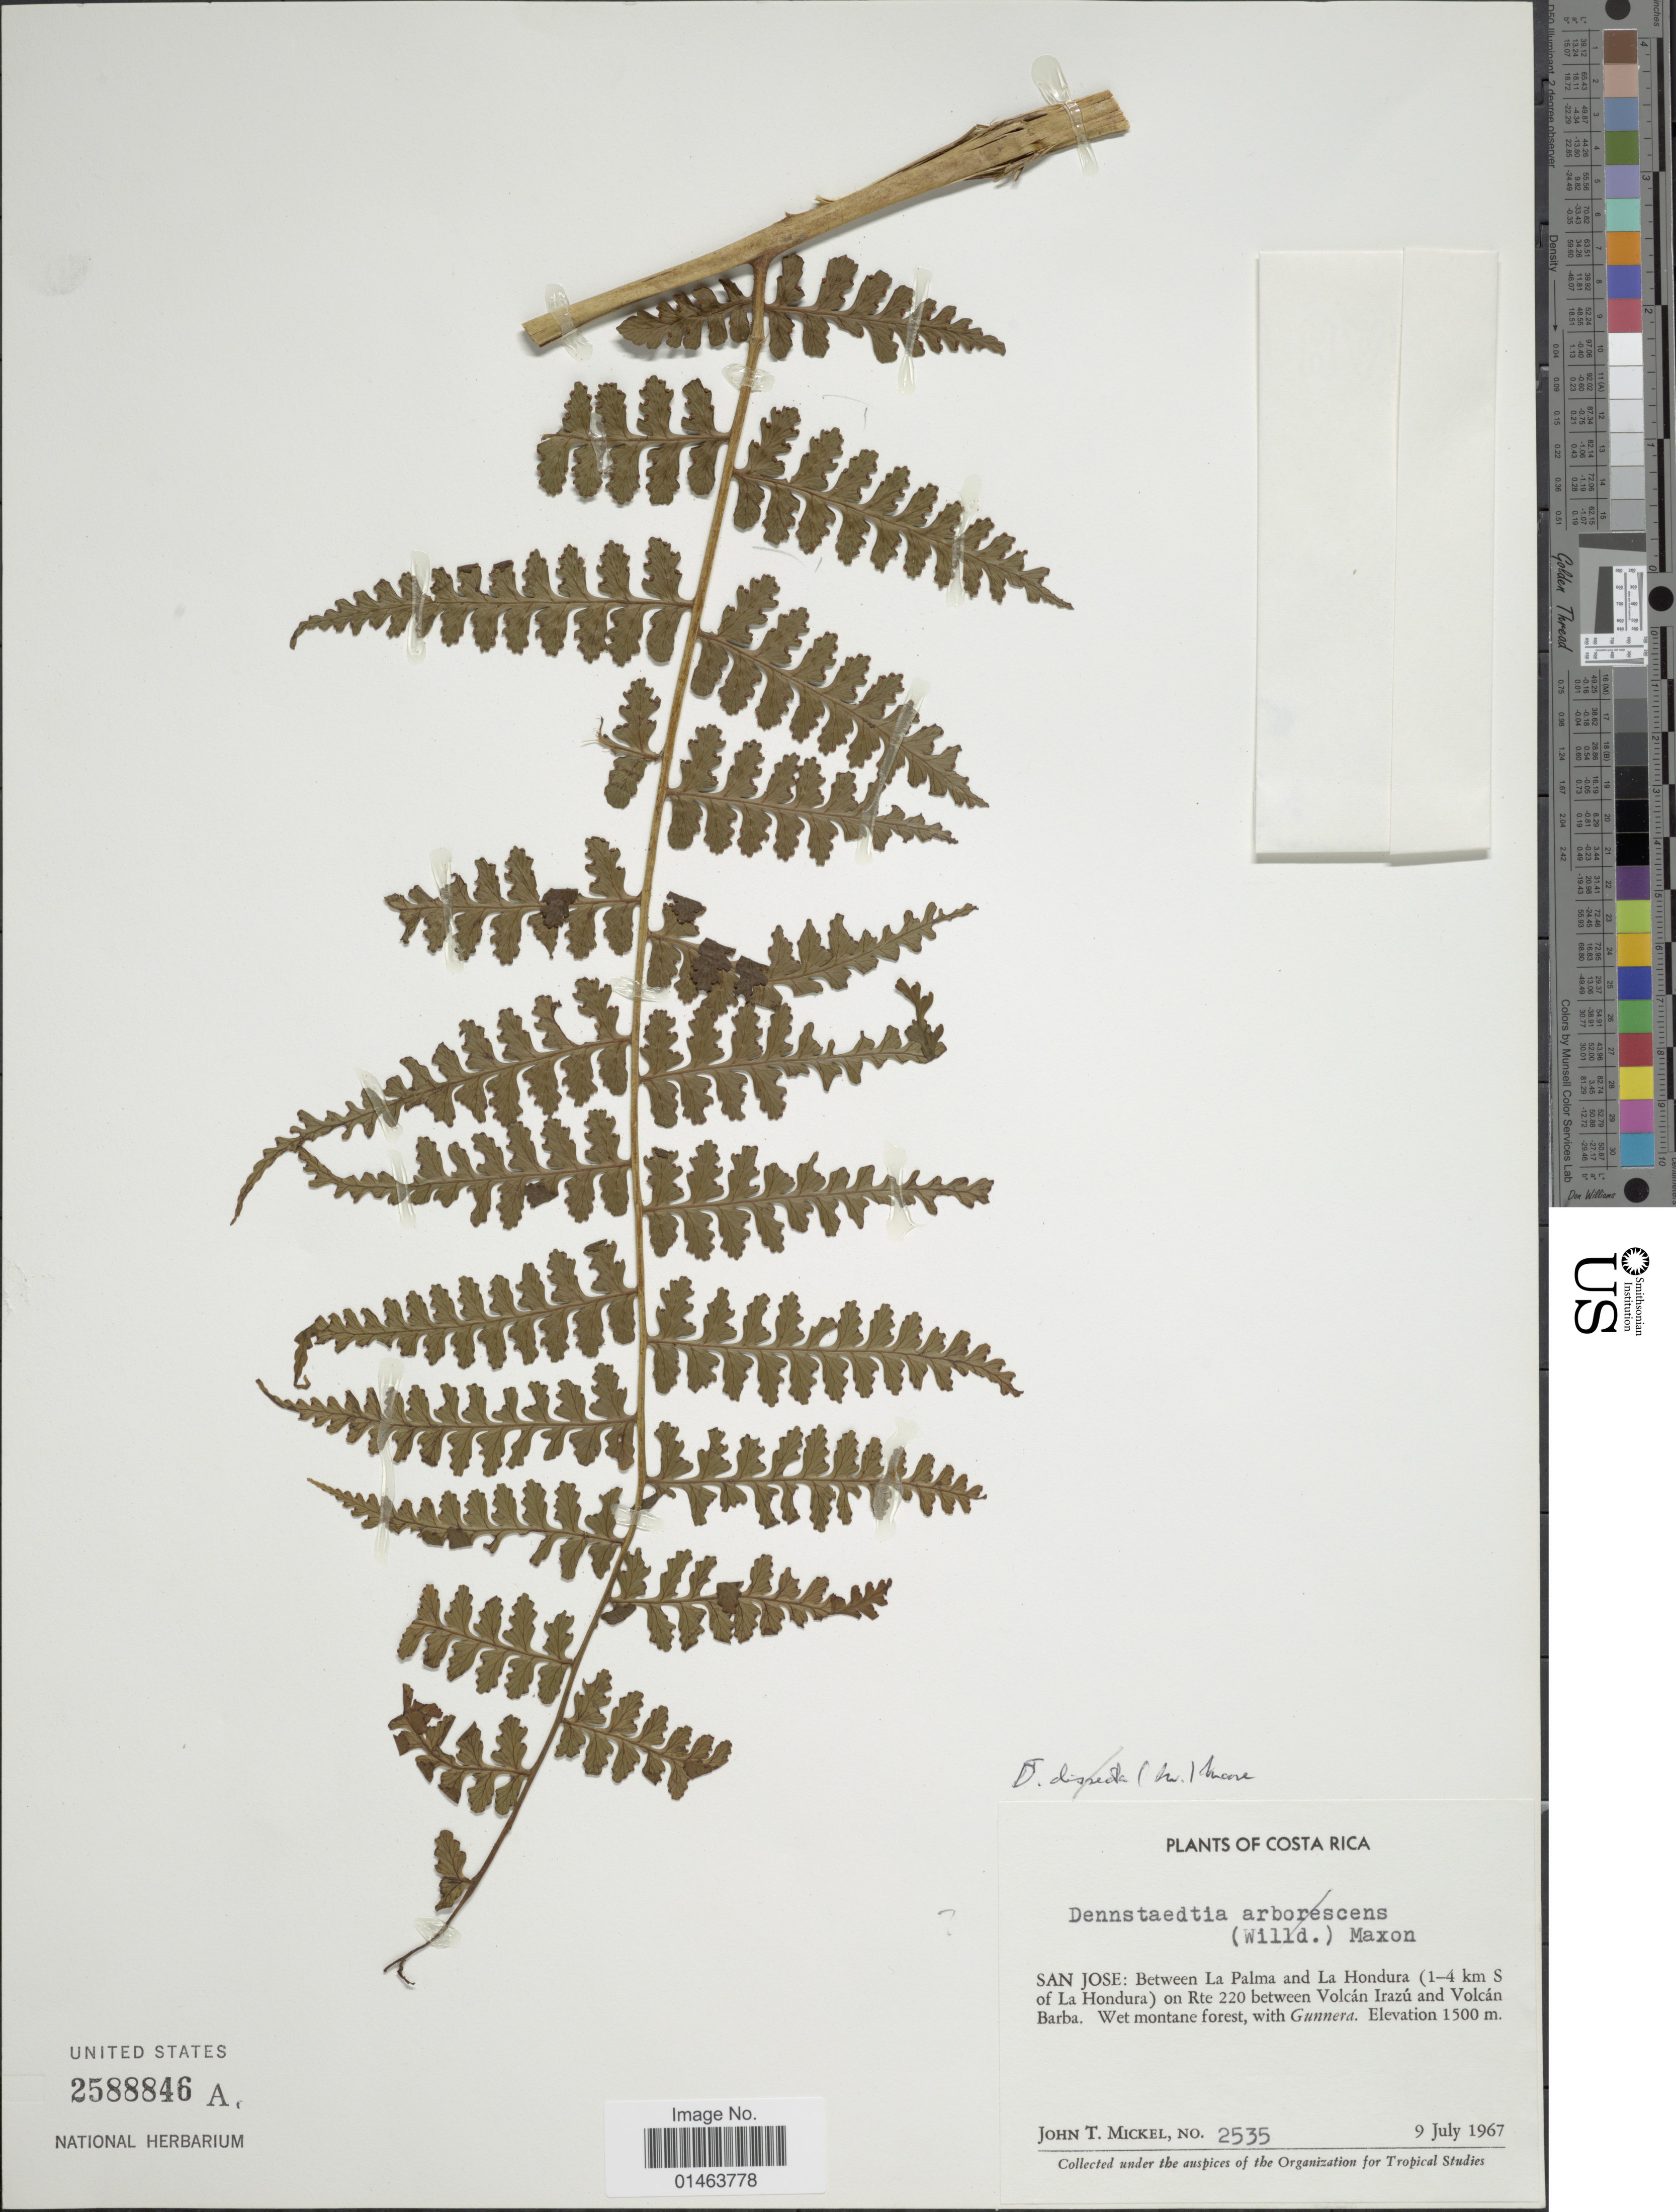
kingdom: Plantae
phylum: Tracheophyta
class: Polypodiopsida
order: Polypodiales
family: Dennstaedtiaceae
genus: Dennstaedtia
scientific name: Dennstaedtia auriculata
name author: Navarr. & B. Øllg.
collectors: J. T. Mickel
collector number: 2535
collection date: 1967-07-09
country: Costa Rica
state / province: San José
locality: Costa Rica, San José: between La Palma and La Hondura (1-4 km S of La Hondura) on Rte 220 between Volcan Irazu and Volcan Barba. Wet montane forest, with Gunnera.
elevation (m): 1500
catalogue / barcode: US 2588846A